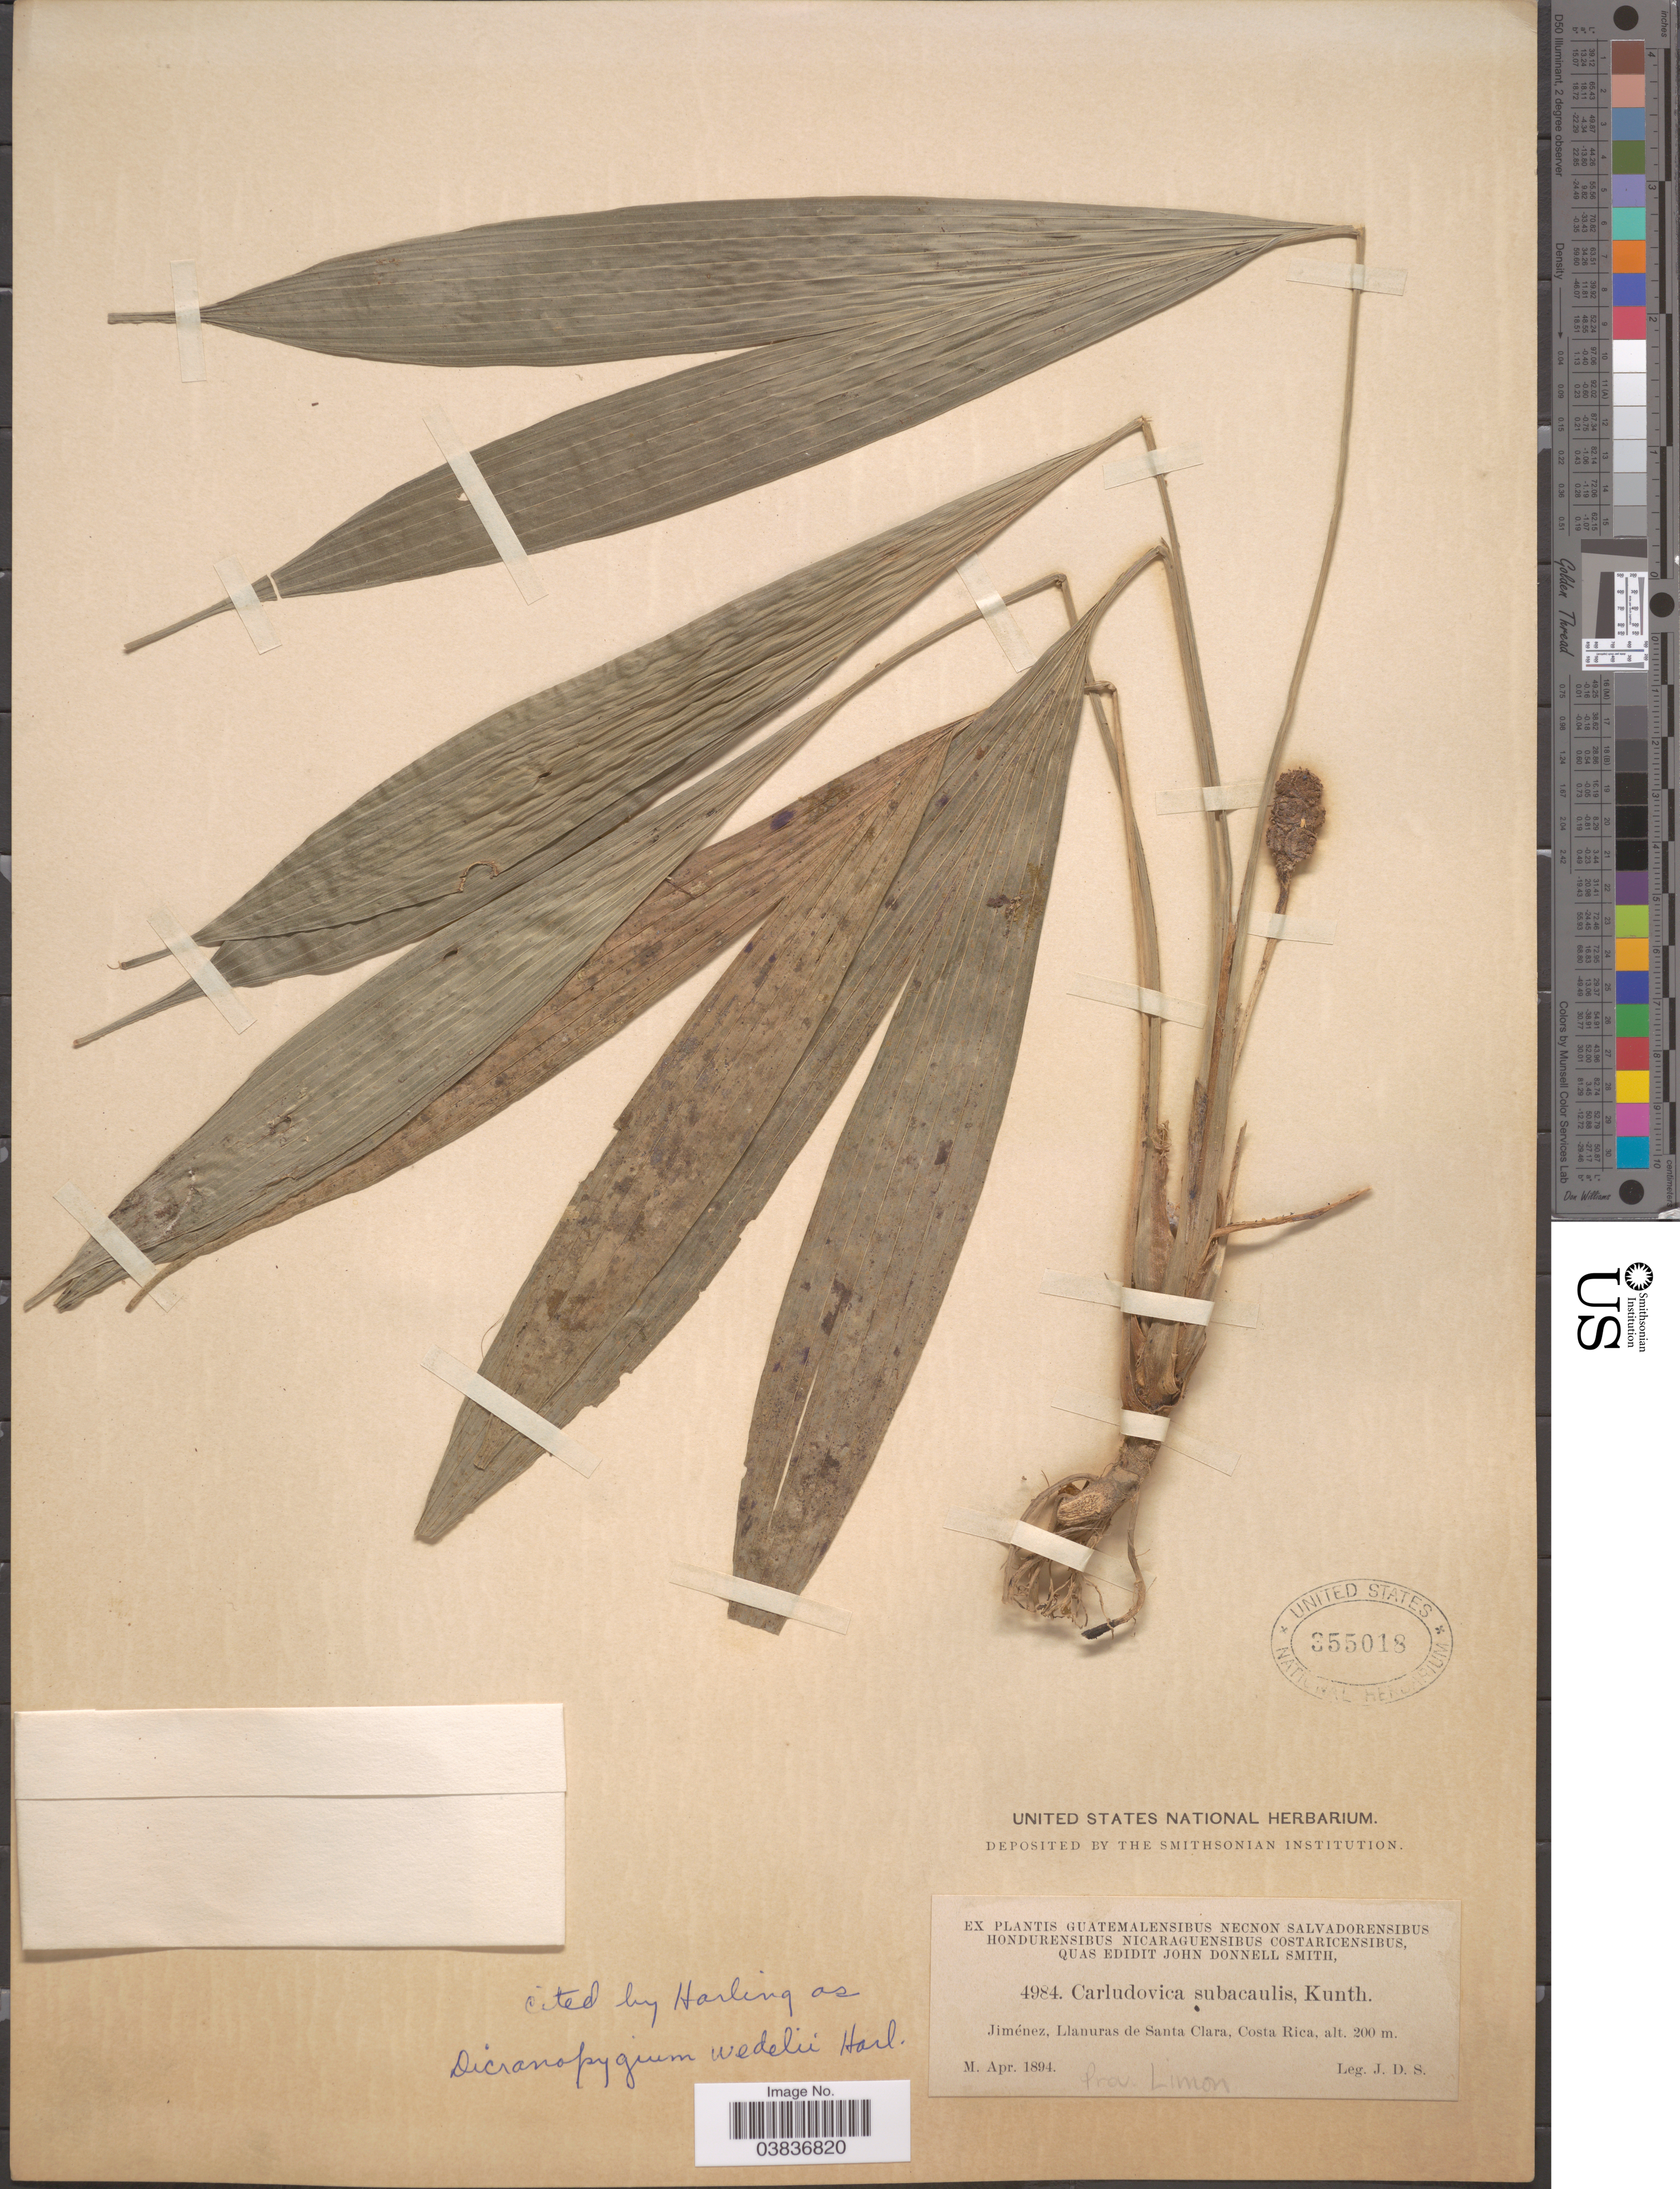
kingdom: Plantae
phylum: Tracheophyta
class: Liliopsida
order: Pandanales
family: Cyclanthaceae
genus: Dicranopygium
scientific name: Dicranopygium wedelii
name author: Harling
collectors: J. Donnell Smith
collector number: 4984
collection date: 1894-04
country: Costa Rica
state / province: Limón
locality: Jiménez, Llanuras de Santa Clara.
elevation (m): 200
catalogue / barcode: US 355018